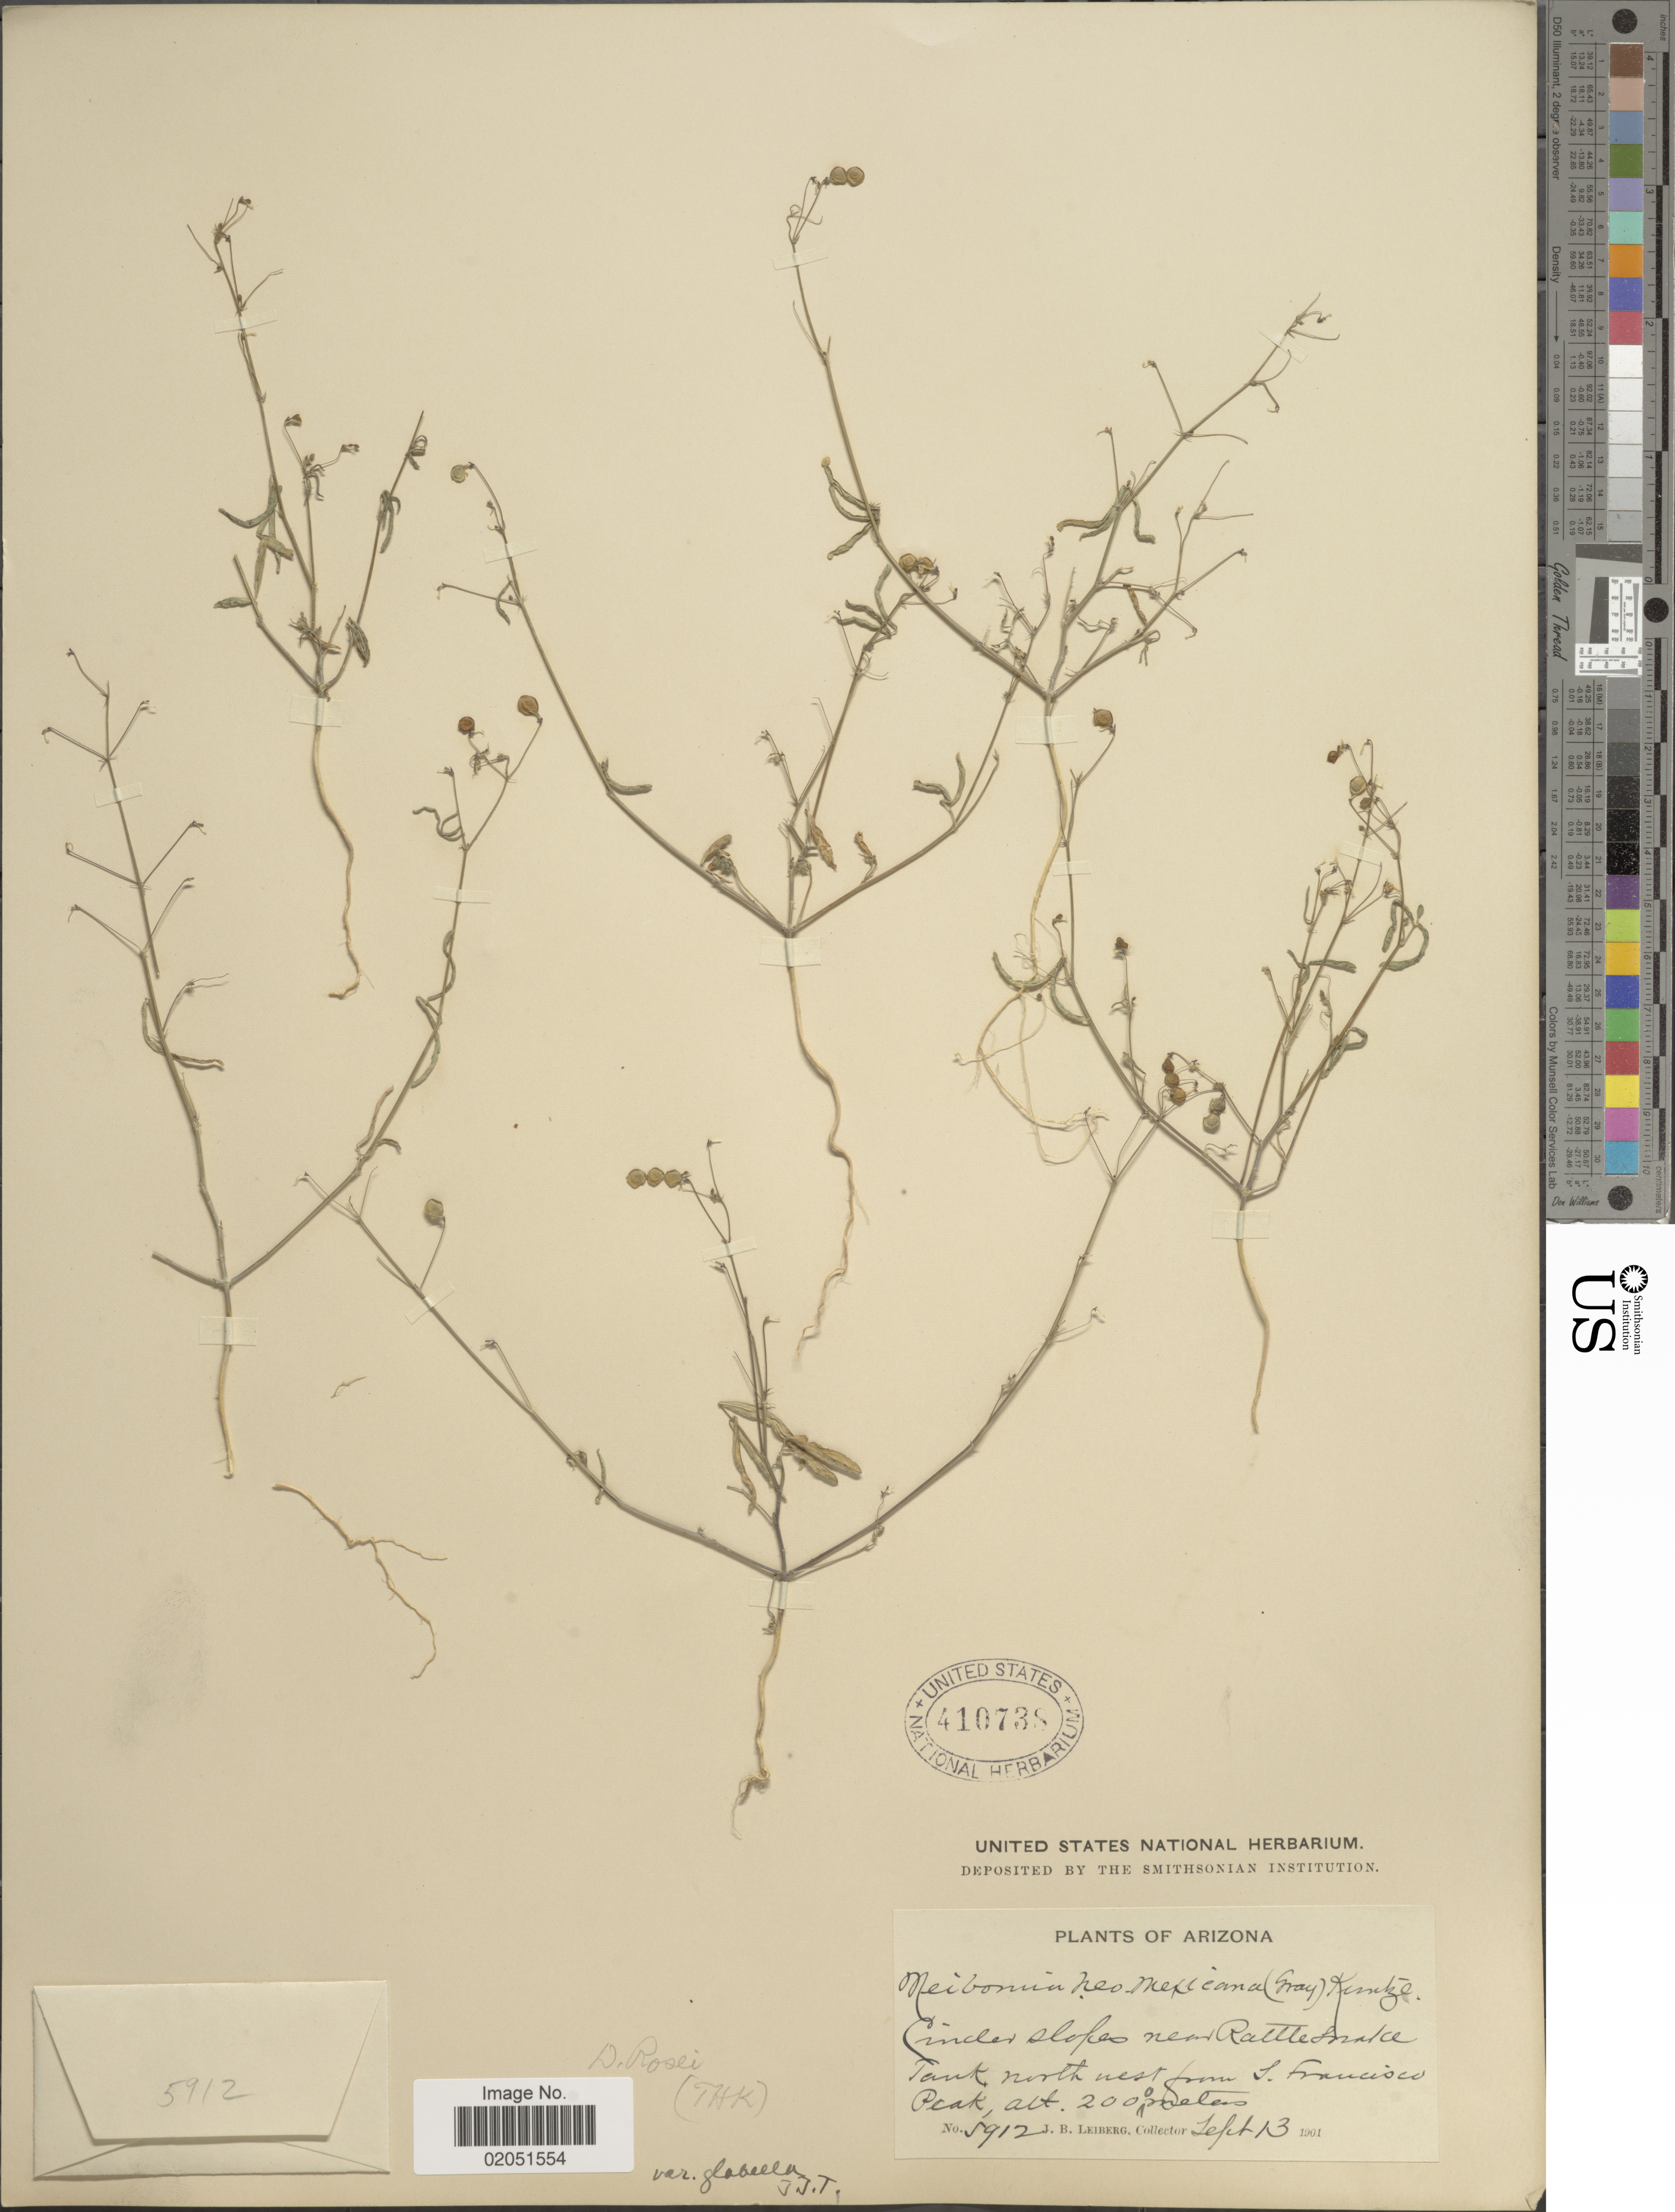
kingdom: Plantae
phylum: Tracheophyta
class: Magnoliopsida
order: Fabales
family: Fabaceae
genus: Desmodium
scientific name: Desmodium rosei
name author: B.G. Schub.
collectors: J. B. Leiberg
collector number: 5912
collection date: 1901-09-13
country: United States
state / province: Arizona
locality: Cinder slopes near Rattlesnake Tank, northwest from S. Francisco Peak [San Francisco Peak]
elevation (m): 2000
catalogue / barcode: US 410738